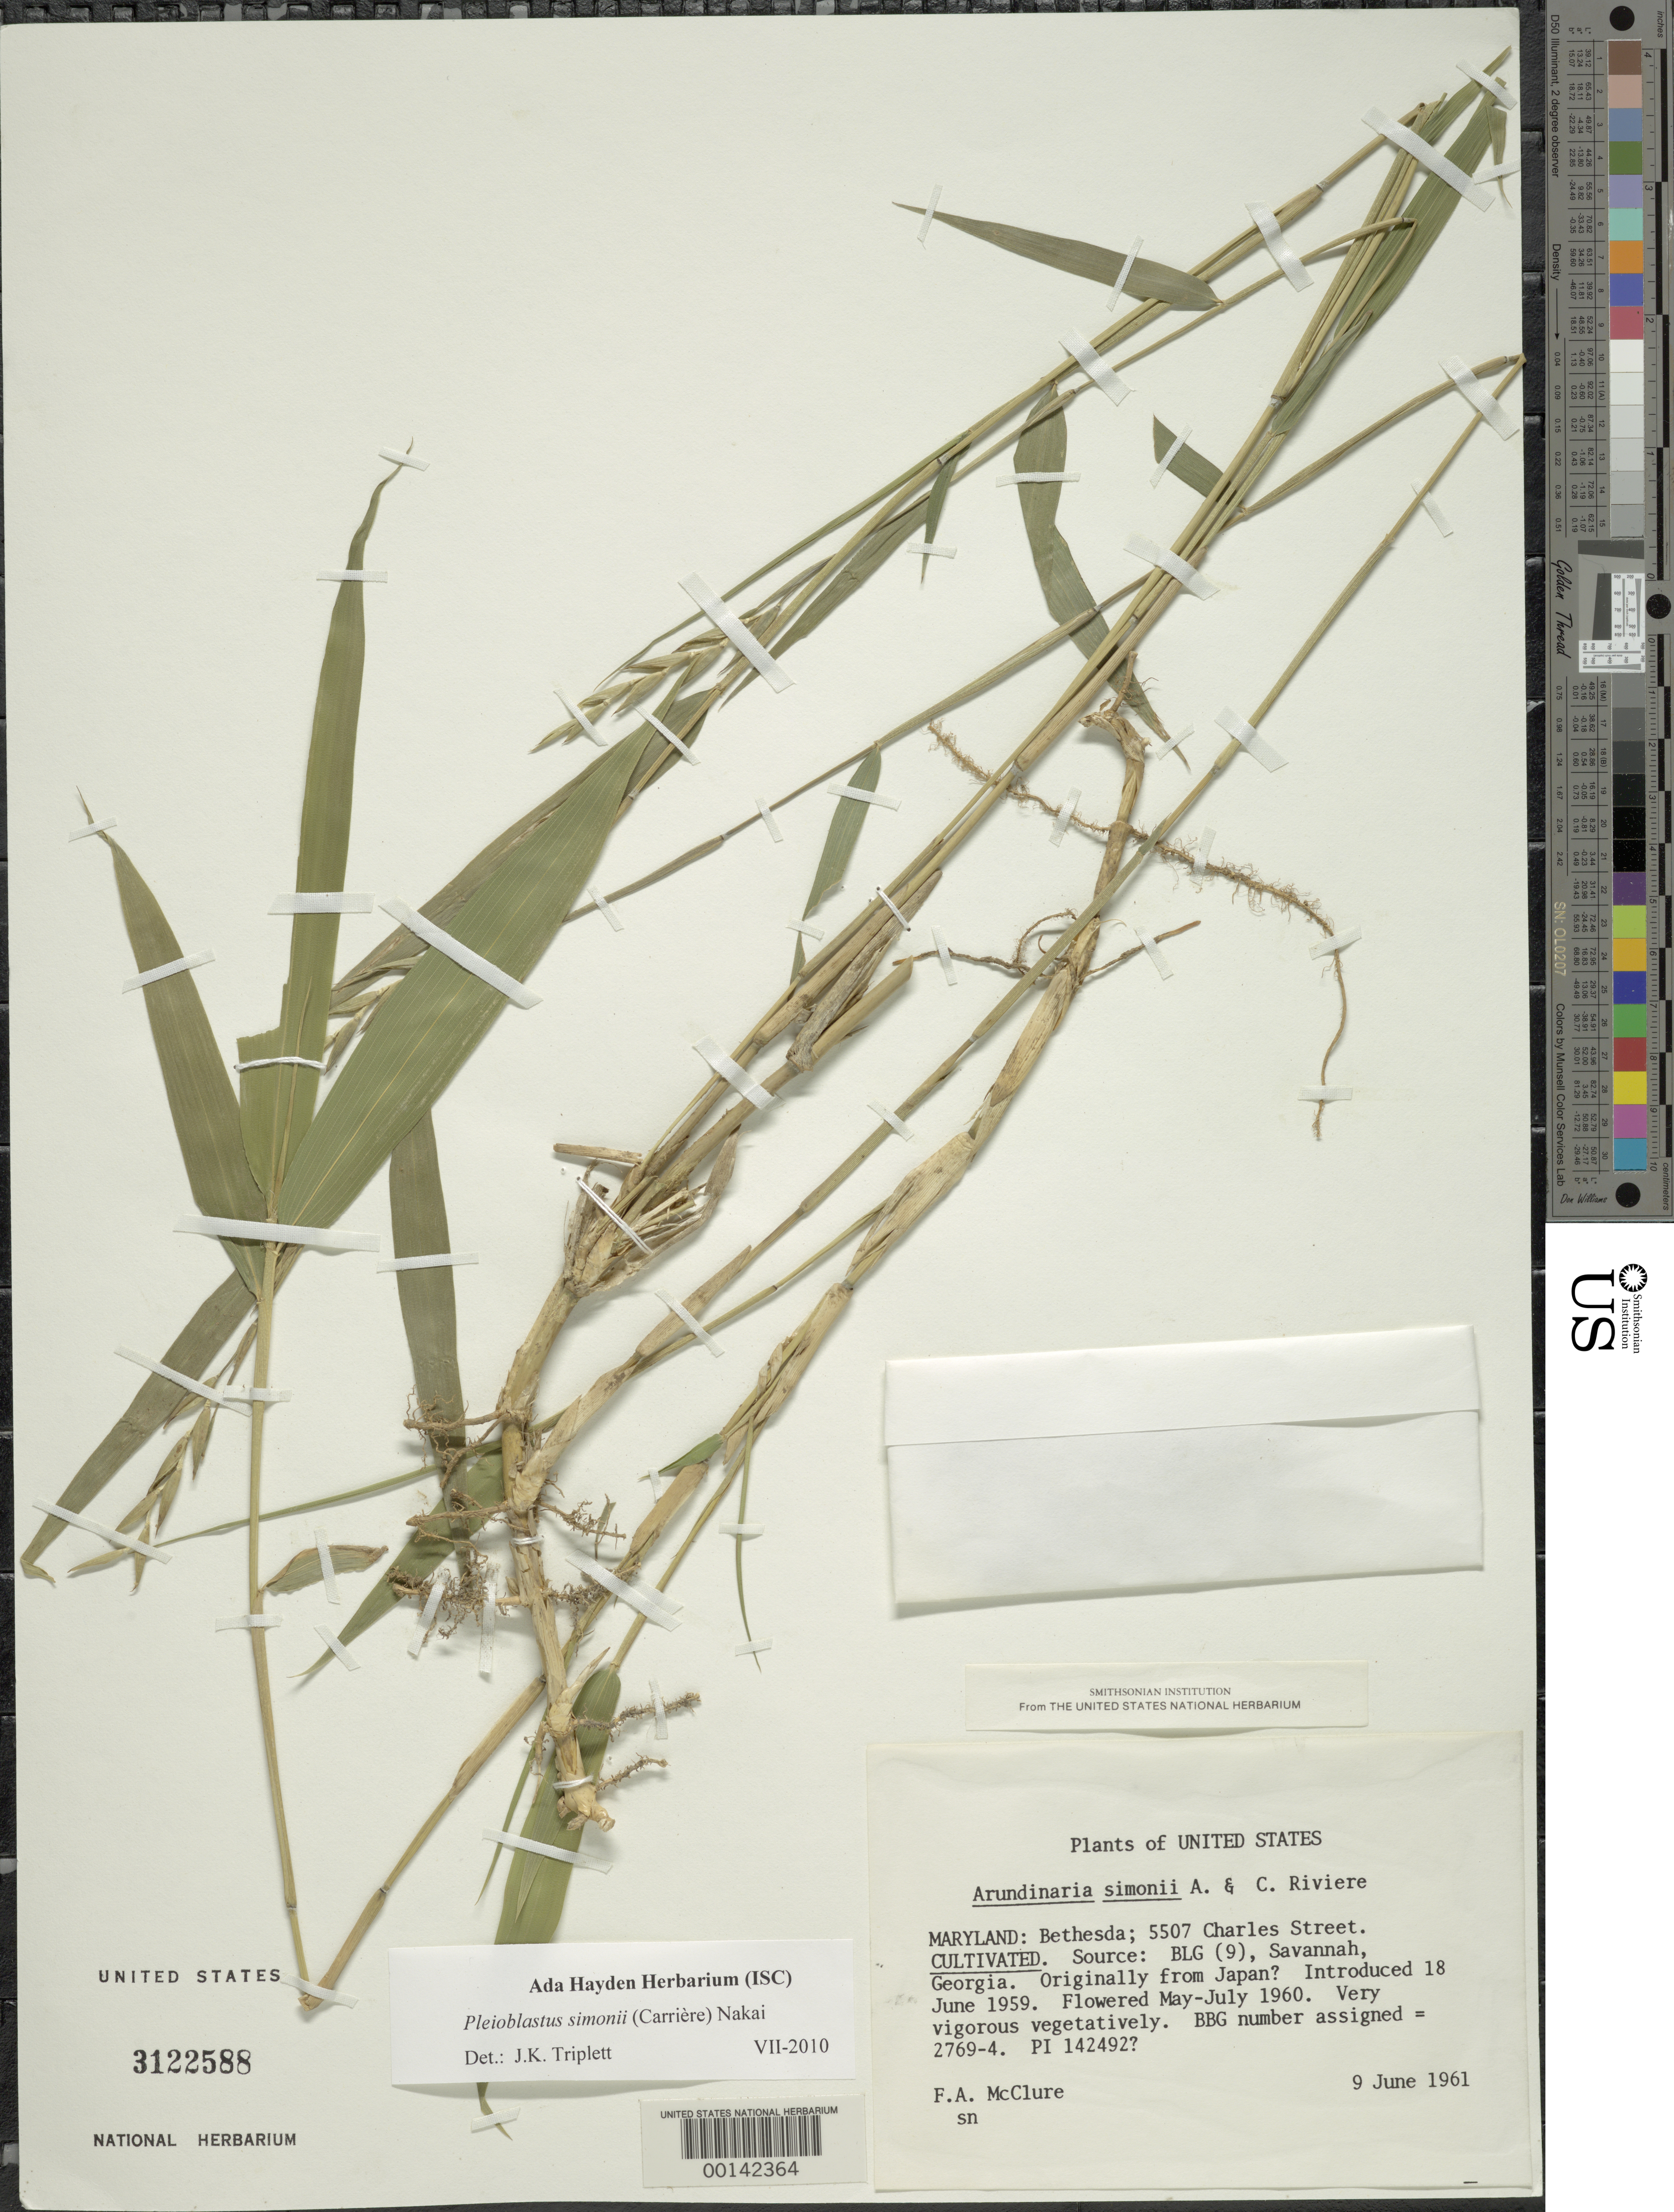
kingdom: Plantae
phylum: Tracheophyta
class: Liliopsida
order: Poales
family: Poaceae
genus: Pleioblastus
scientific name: Pleioblastus simonii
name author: (Carrière) Nakai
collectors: F. A. McClure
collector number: BBG 2769-4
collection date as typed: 09 Jun 1961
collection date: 1961-06-09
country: United States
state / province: Maryland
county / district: Montgomery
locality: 5507 Charles Street, Bethesda (McClure's garden)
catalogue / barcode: US 3122588